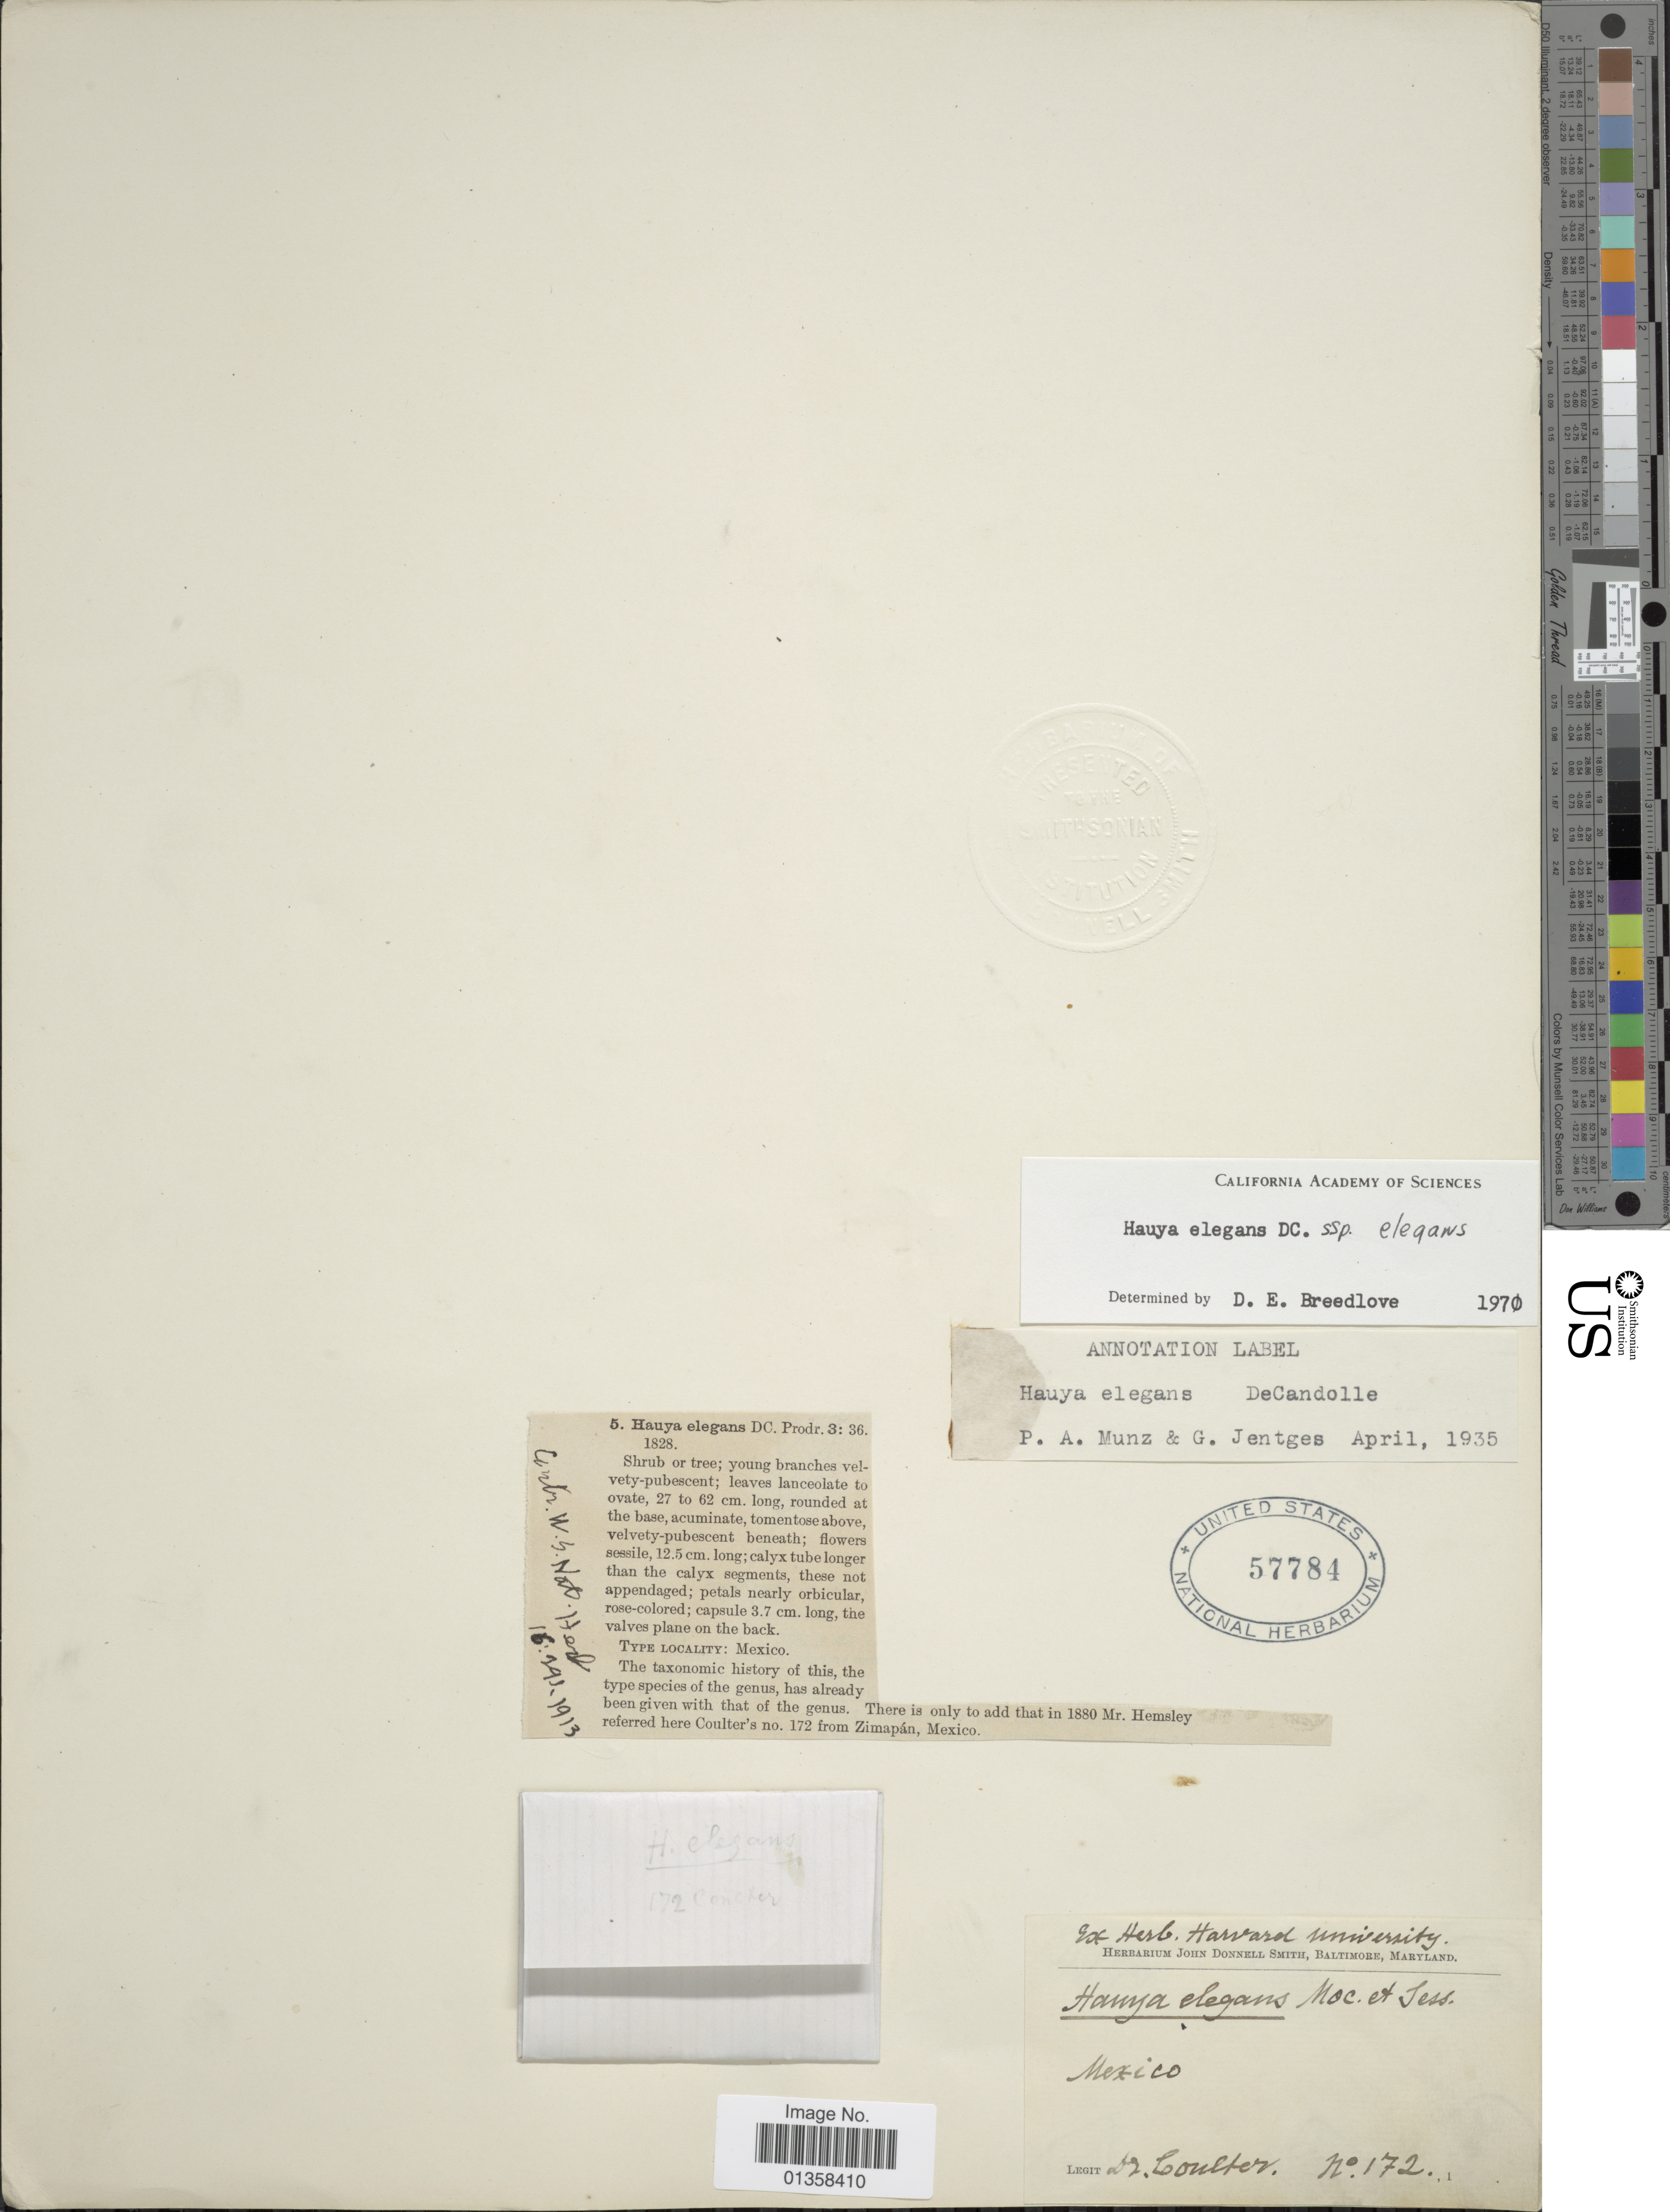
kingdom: Plantae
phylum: Tracheophyta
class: Magnoliopsida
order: Myrtales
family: Onagraceae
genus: Fuchsia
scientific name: Fuchsia x bacillaris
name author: Lindl.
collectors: -- Coulter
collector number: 172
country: Mexico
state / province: Hidalgo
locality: Zimapán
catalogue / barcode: US 57784